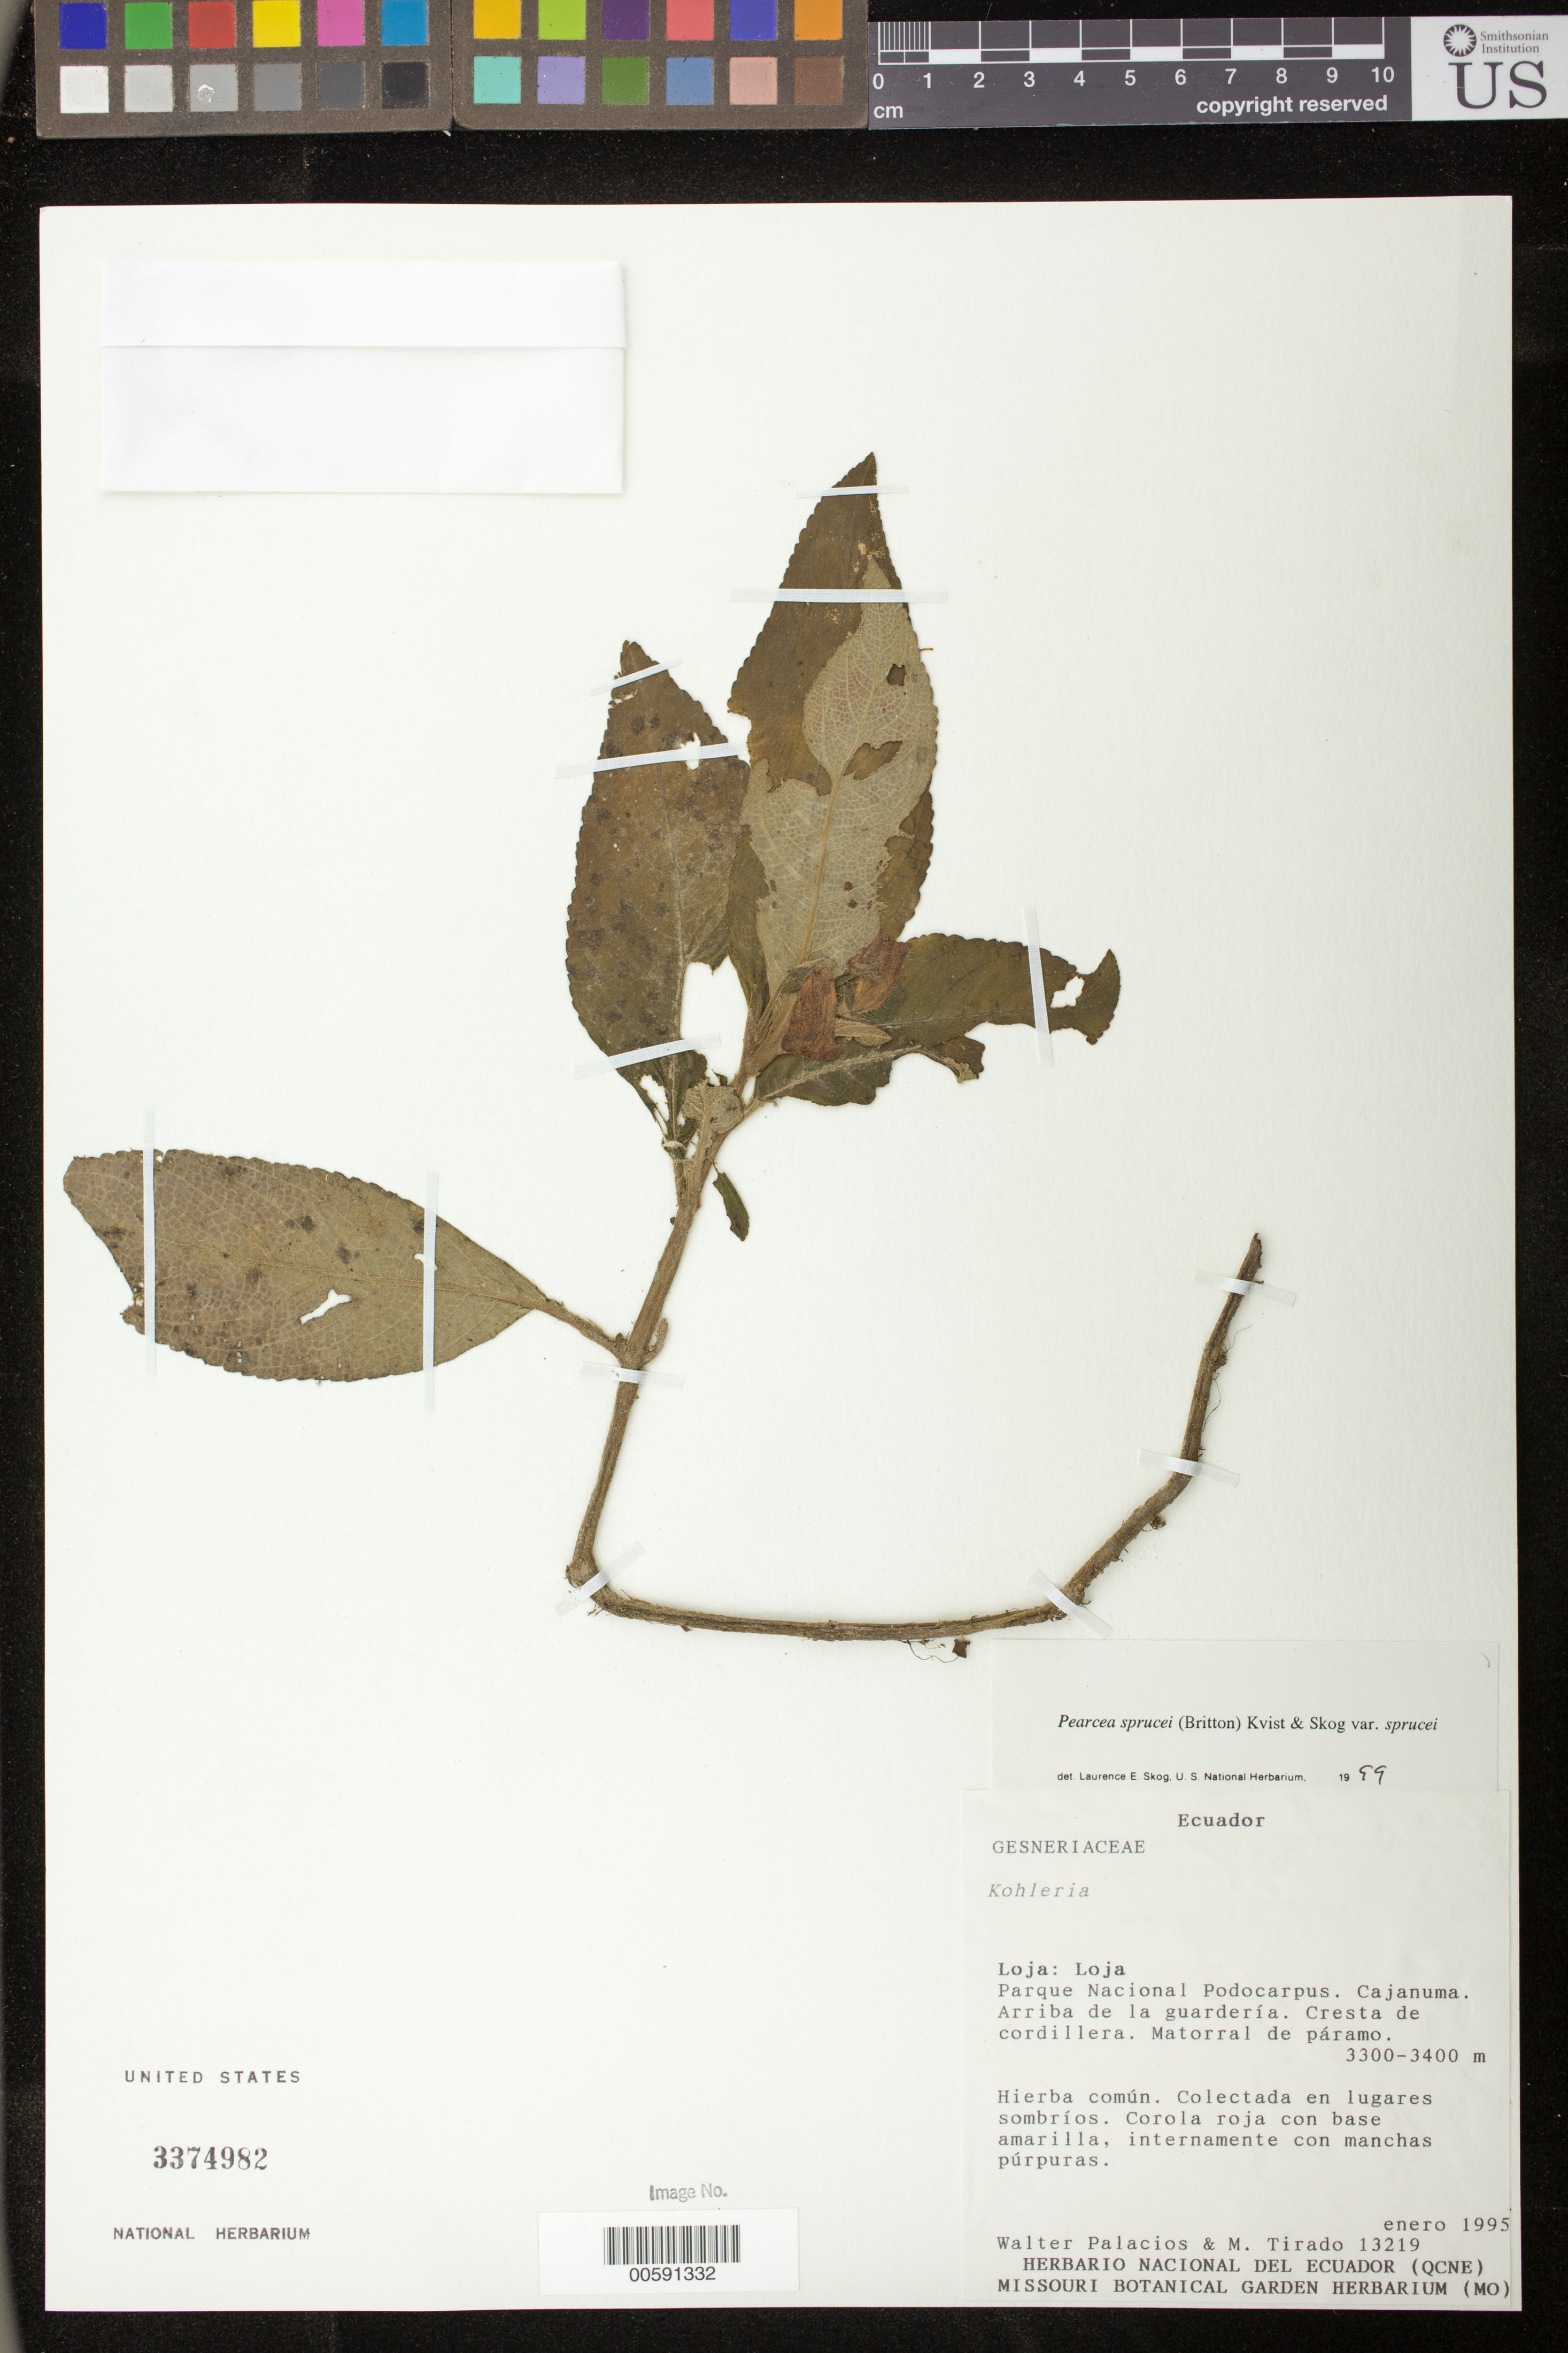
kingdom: Plantae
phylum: Tracheophyta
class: Magnoliopsida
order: Lamiales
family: Gesneriaceae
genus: Pearcea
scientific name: Pearcea sprucei var. sprucei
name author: (Britton ex Rusby) L.P. Kvist & L.E. Skog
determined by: Skog, Laurence E.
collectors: W. Palacios & M. Tirado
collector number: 13219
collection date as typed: Jan 1995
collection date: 1995-01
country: Ecuador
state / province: Loja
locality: Loja: Parque Nacional Podocarpus, Cajanuma, arriba de la guardería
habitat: Cresta de cordillera; matorral de páramo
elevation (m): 3300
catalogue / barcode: US 3374982